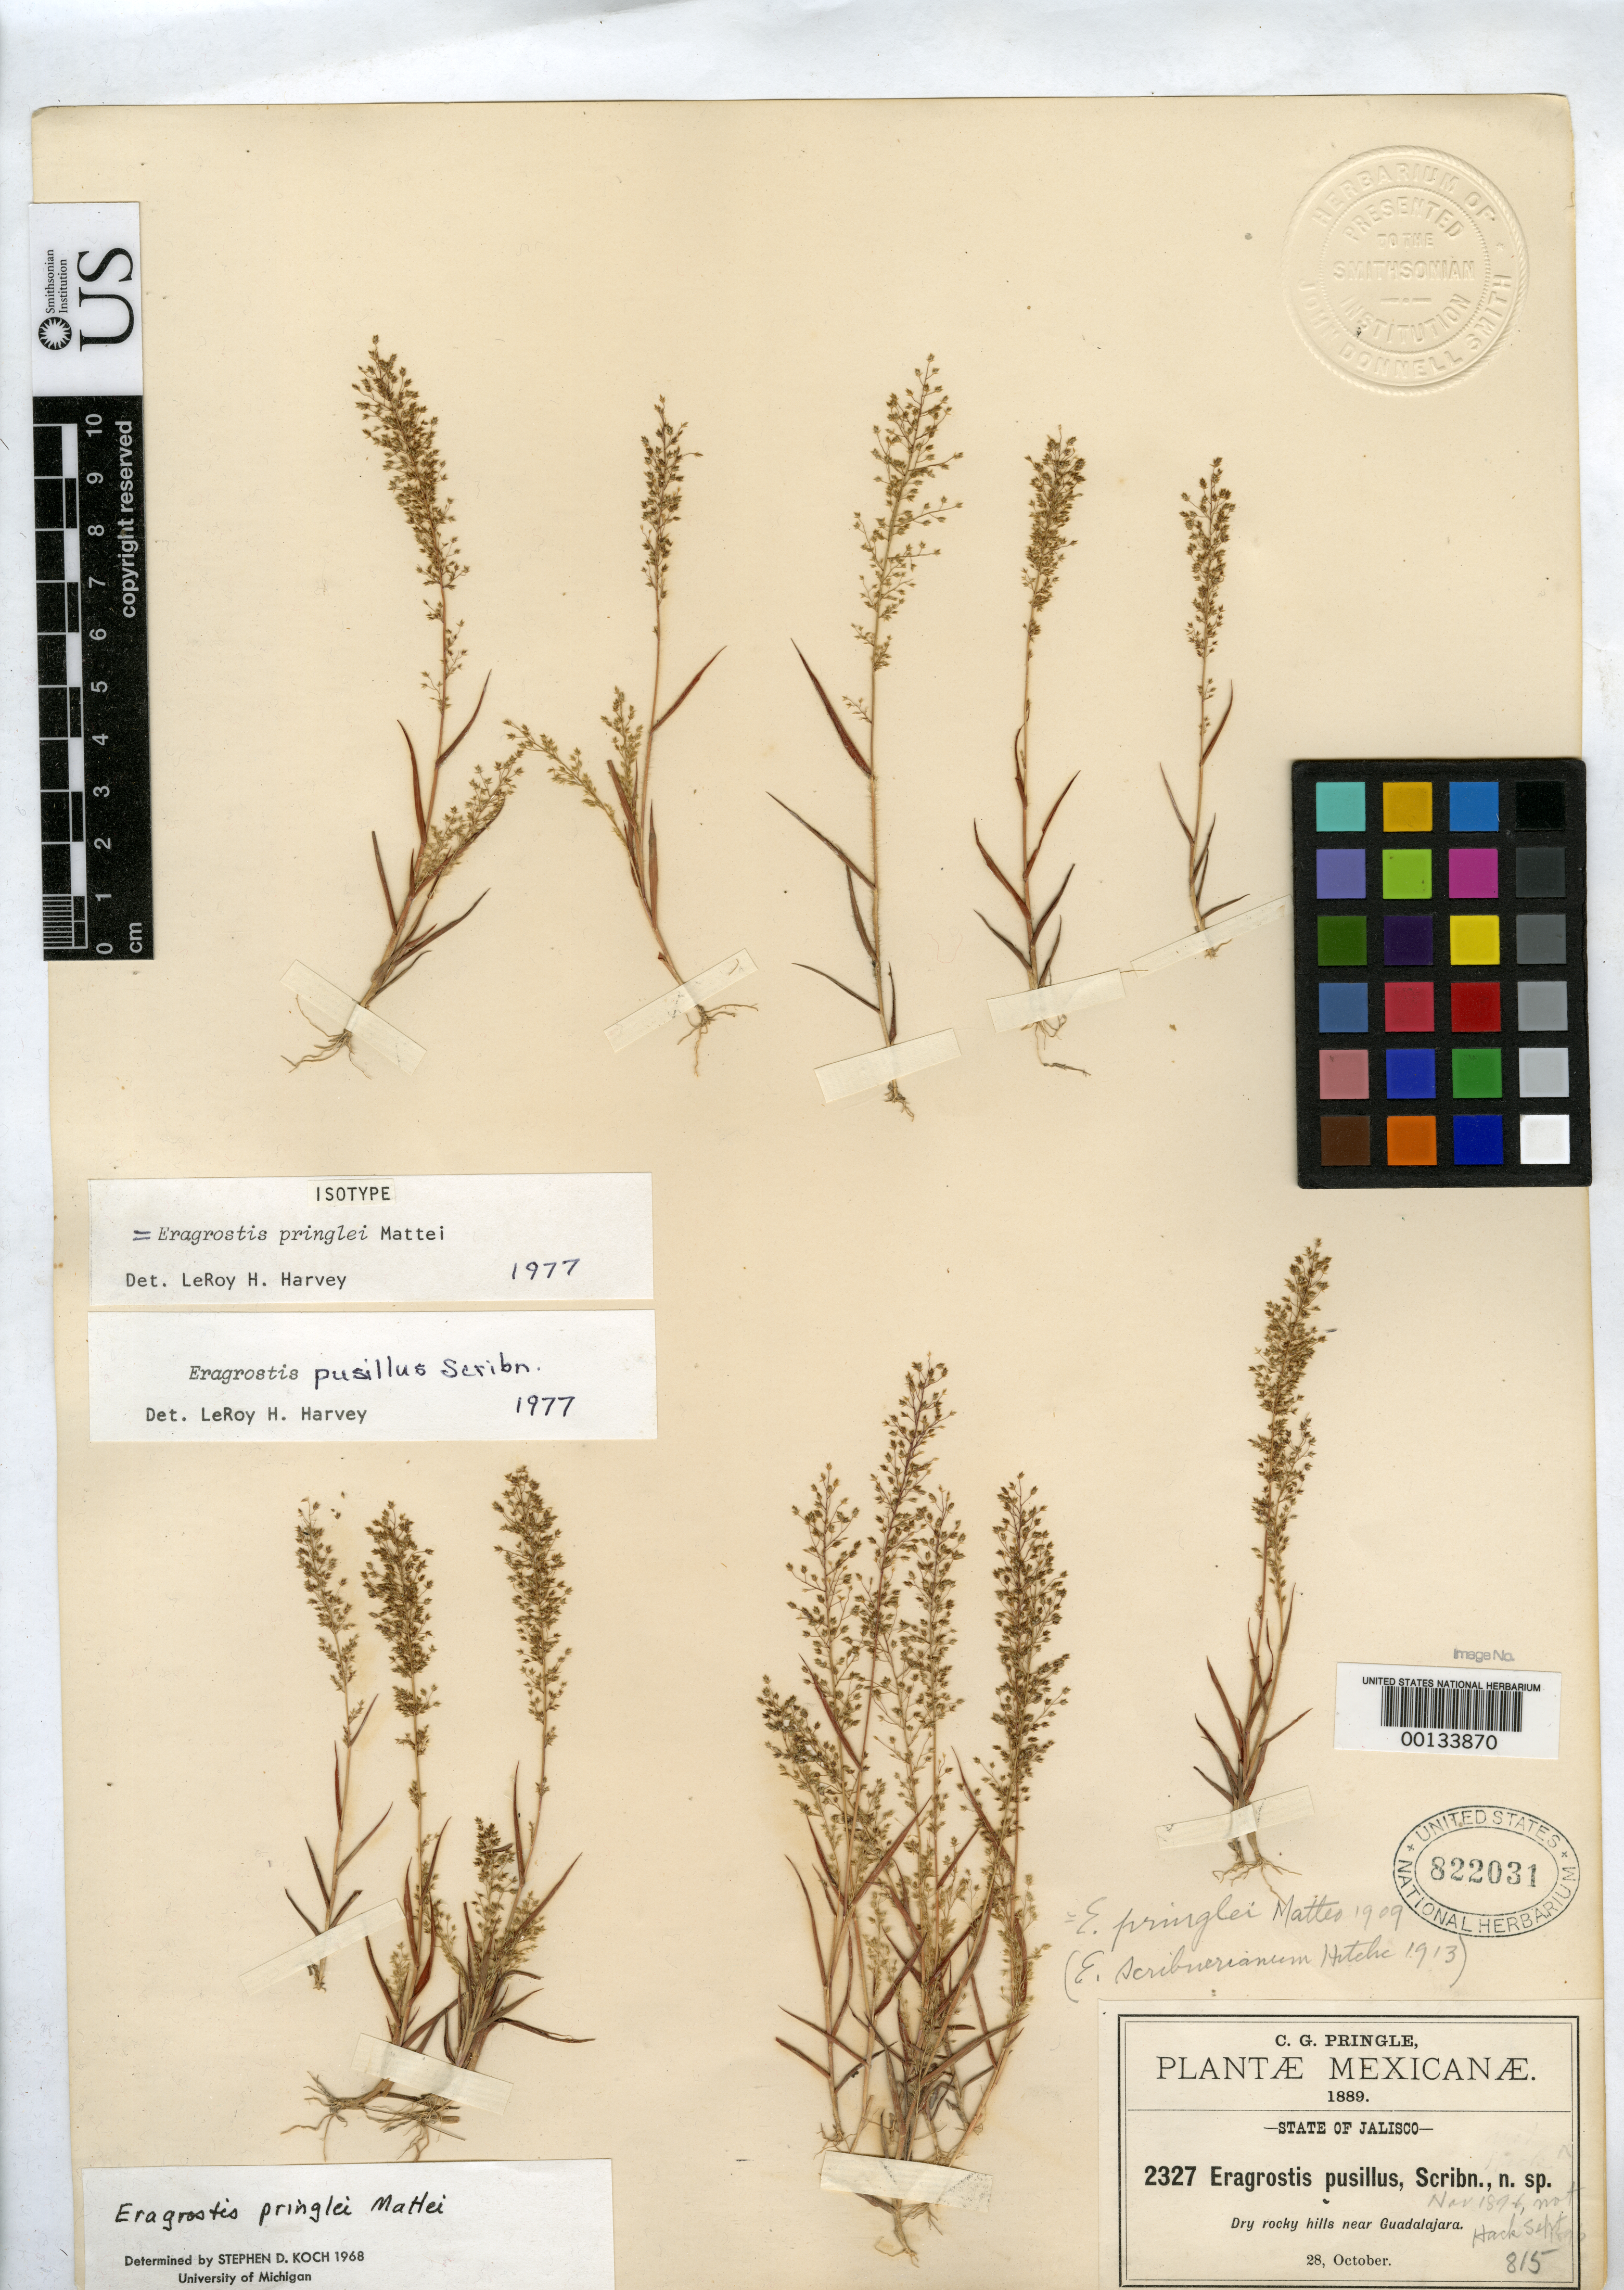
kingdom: Plantae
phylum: Tracheophyta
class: Liliopsida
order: Poales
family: Poaceae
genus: Eragrostis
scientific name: Eragrostis pusillus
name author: Scribn. ex W.J. Beal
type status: Isotype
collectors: C. G. Pringle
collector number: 2327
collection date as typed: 28 Oct 1889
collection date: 1889-10-28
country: Mexico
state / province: Jalisco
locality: Near Guadalajara.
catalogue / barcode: US 822031